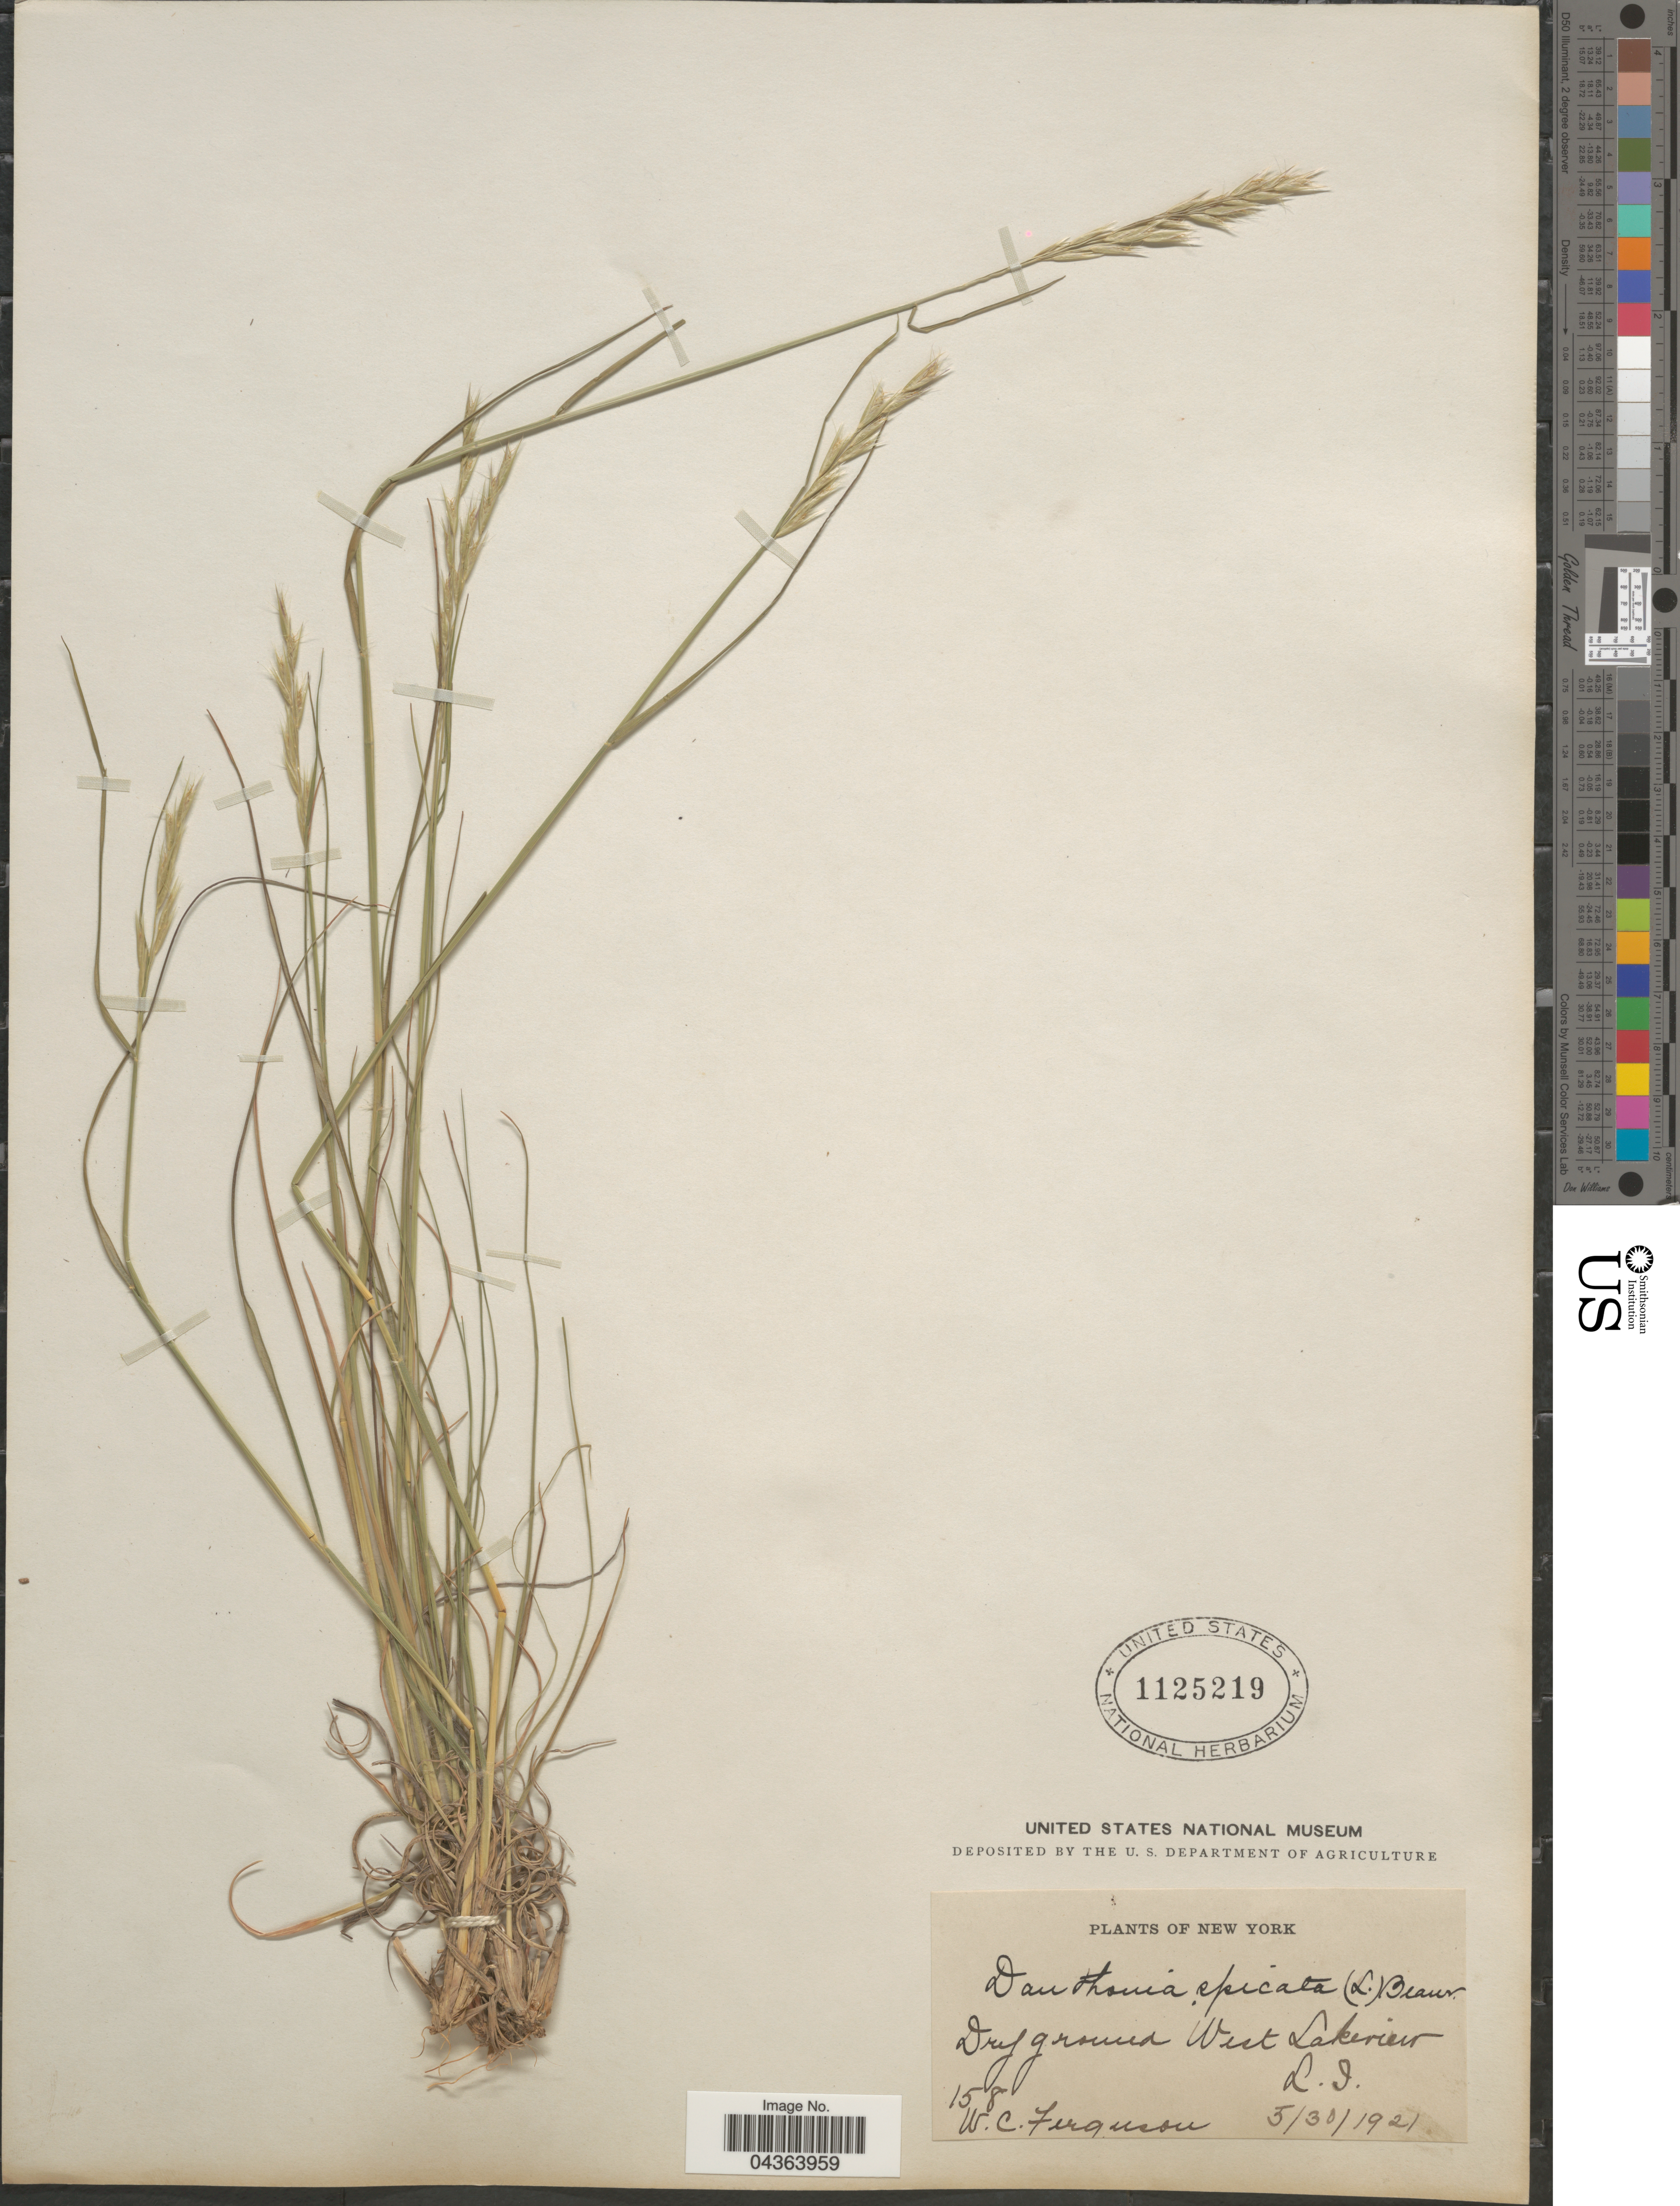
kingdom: Plantae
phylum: Tracheophyta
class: Liliopsida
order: Poales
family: Poaceae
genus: Danthonia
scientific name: Danthonia spicata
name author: (L.) P. Beauv. ex Roem. & Schult.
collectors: W. Ferguson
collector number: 158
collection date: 1921-05-30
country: United States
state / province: New York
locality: Dry ground West Lakeview. L. I.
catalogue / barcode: US 1125219